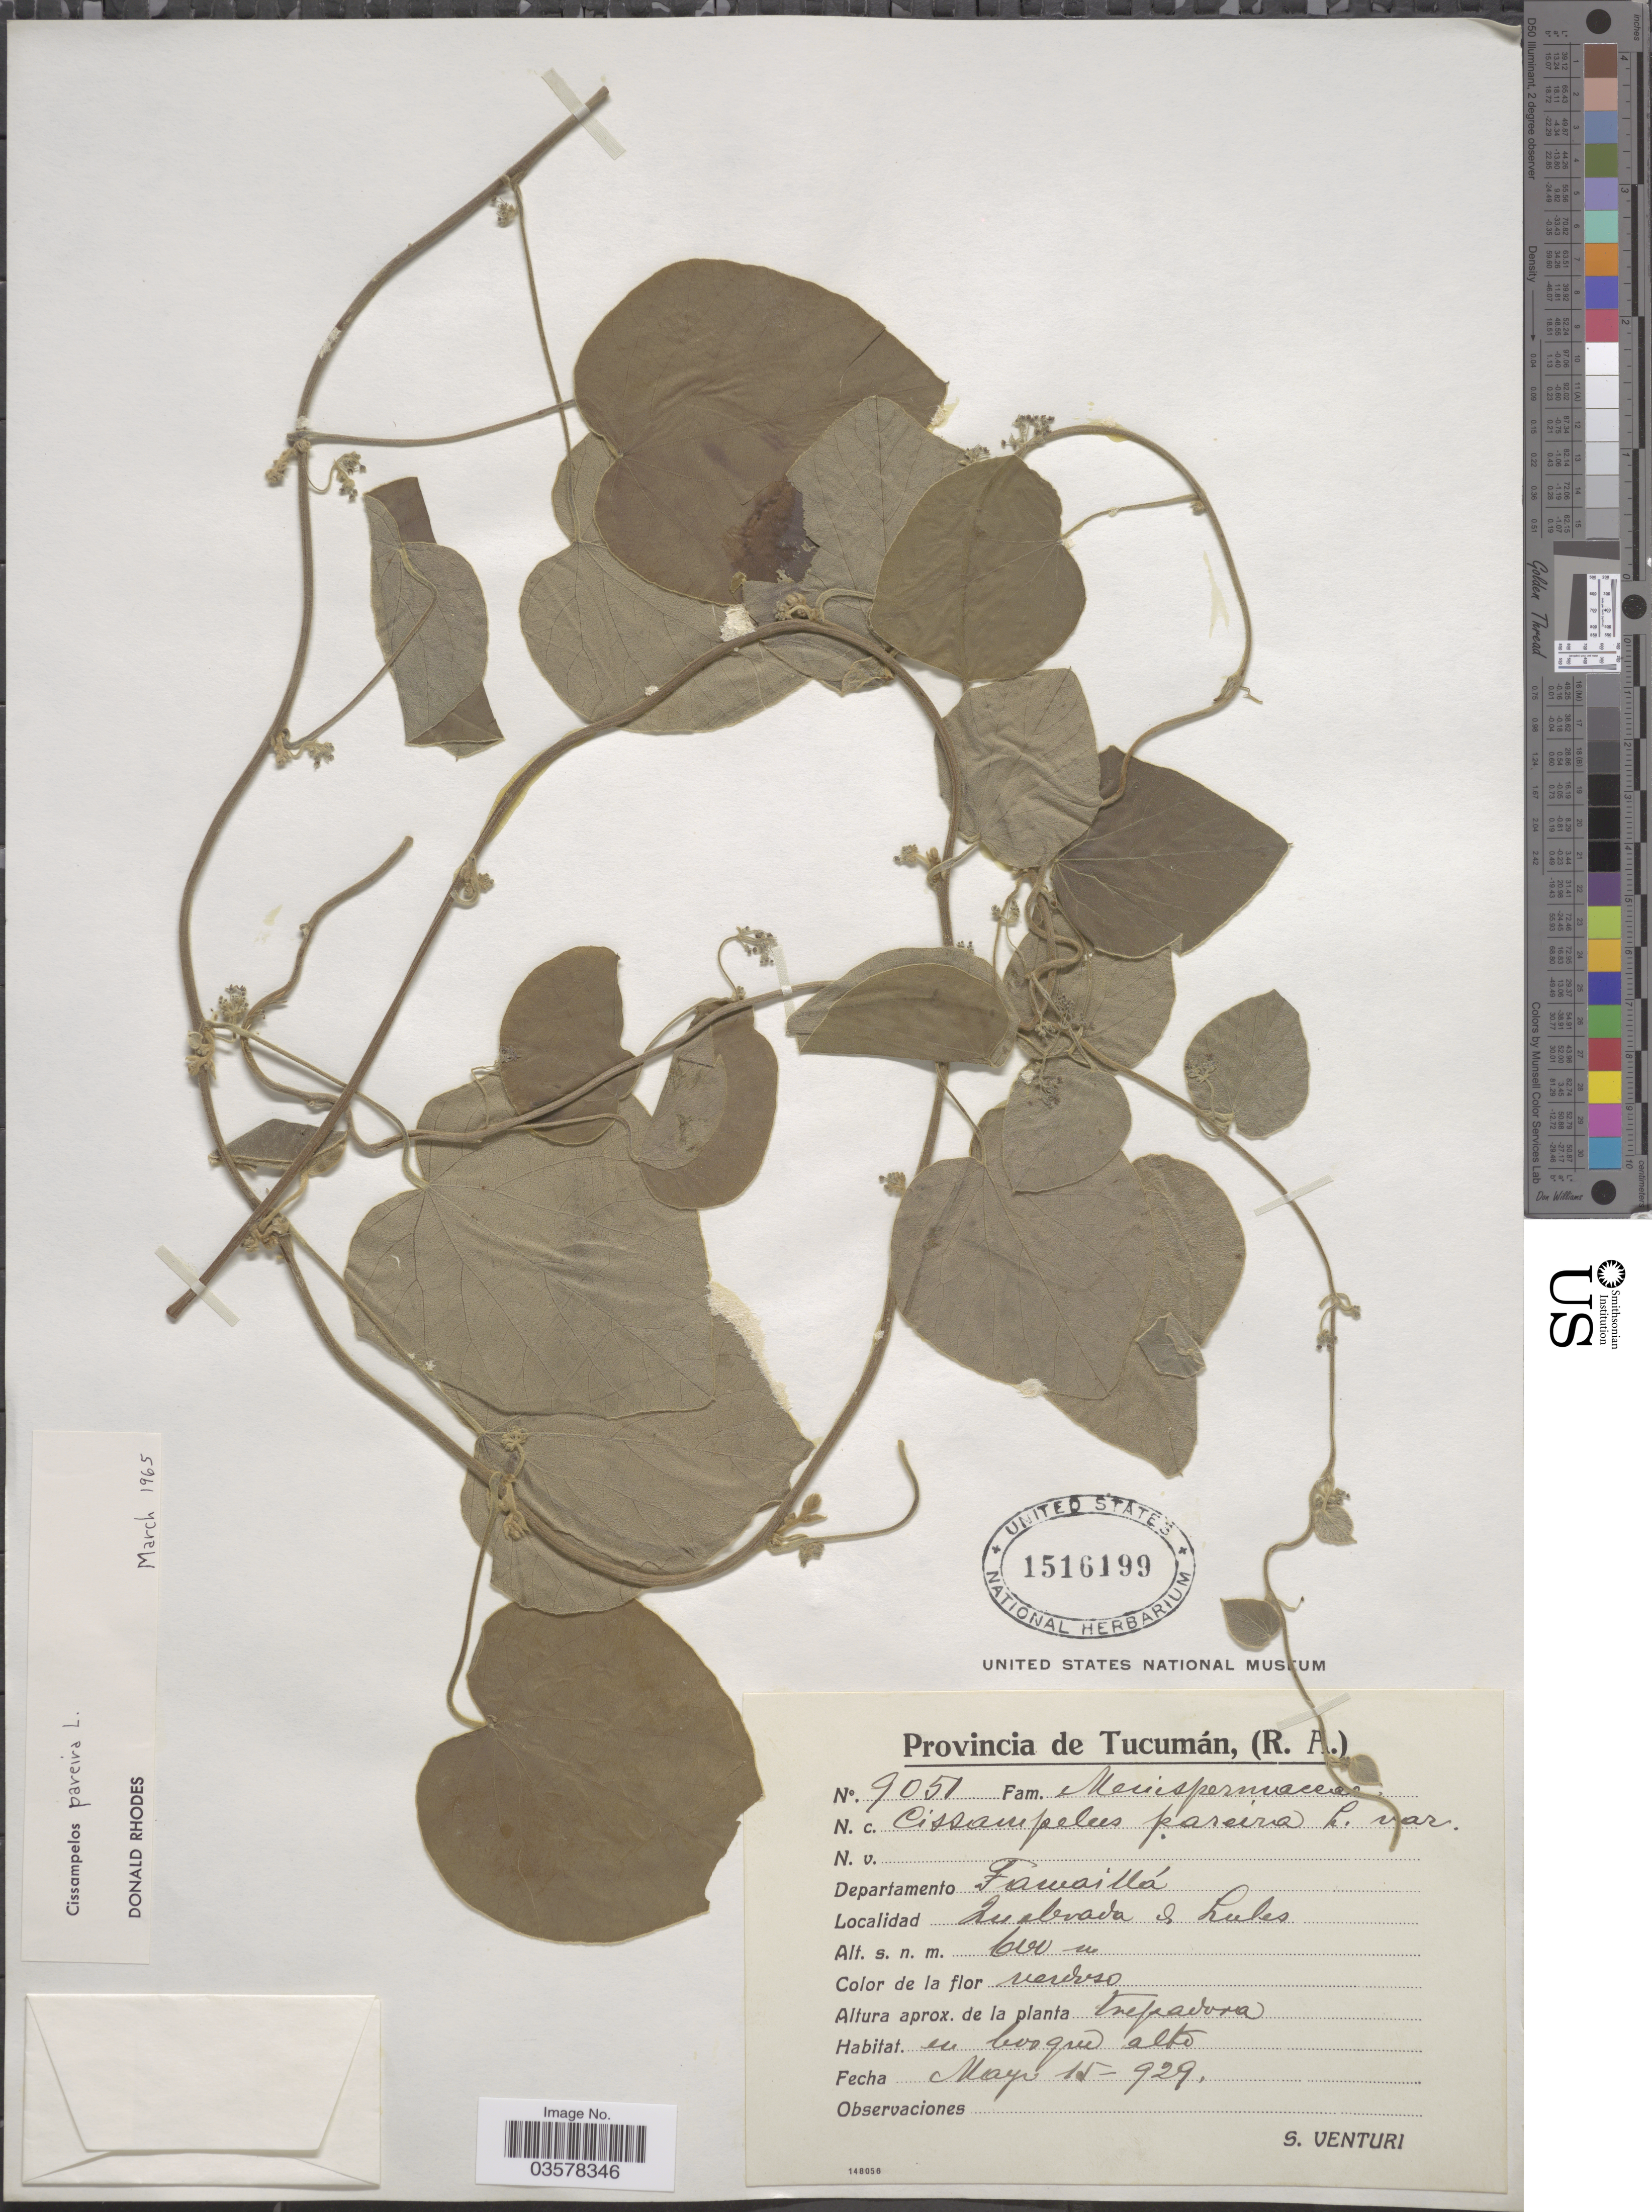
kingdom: Plantae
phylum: Tracheophyta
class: Magnoliopsida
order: Ranunculales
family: Menispermaceae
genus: Cissampelos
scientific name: Cissampelos pareira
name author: L.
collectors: S. Venturi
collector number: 9051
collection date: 1929-05-15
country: Argentina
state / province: Tucuman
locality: Departamento Famaillá, Quebrada de Lules.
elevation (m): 600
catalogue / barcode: US 1516199